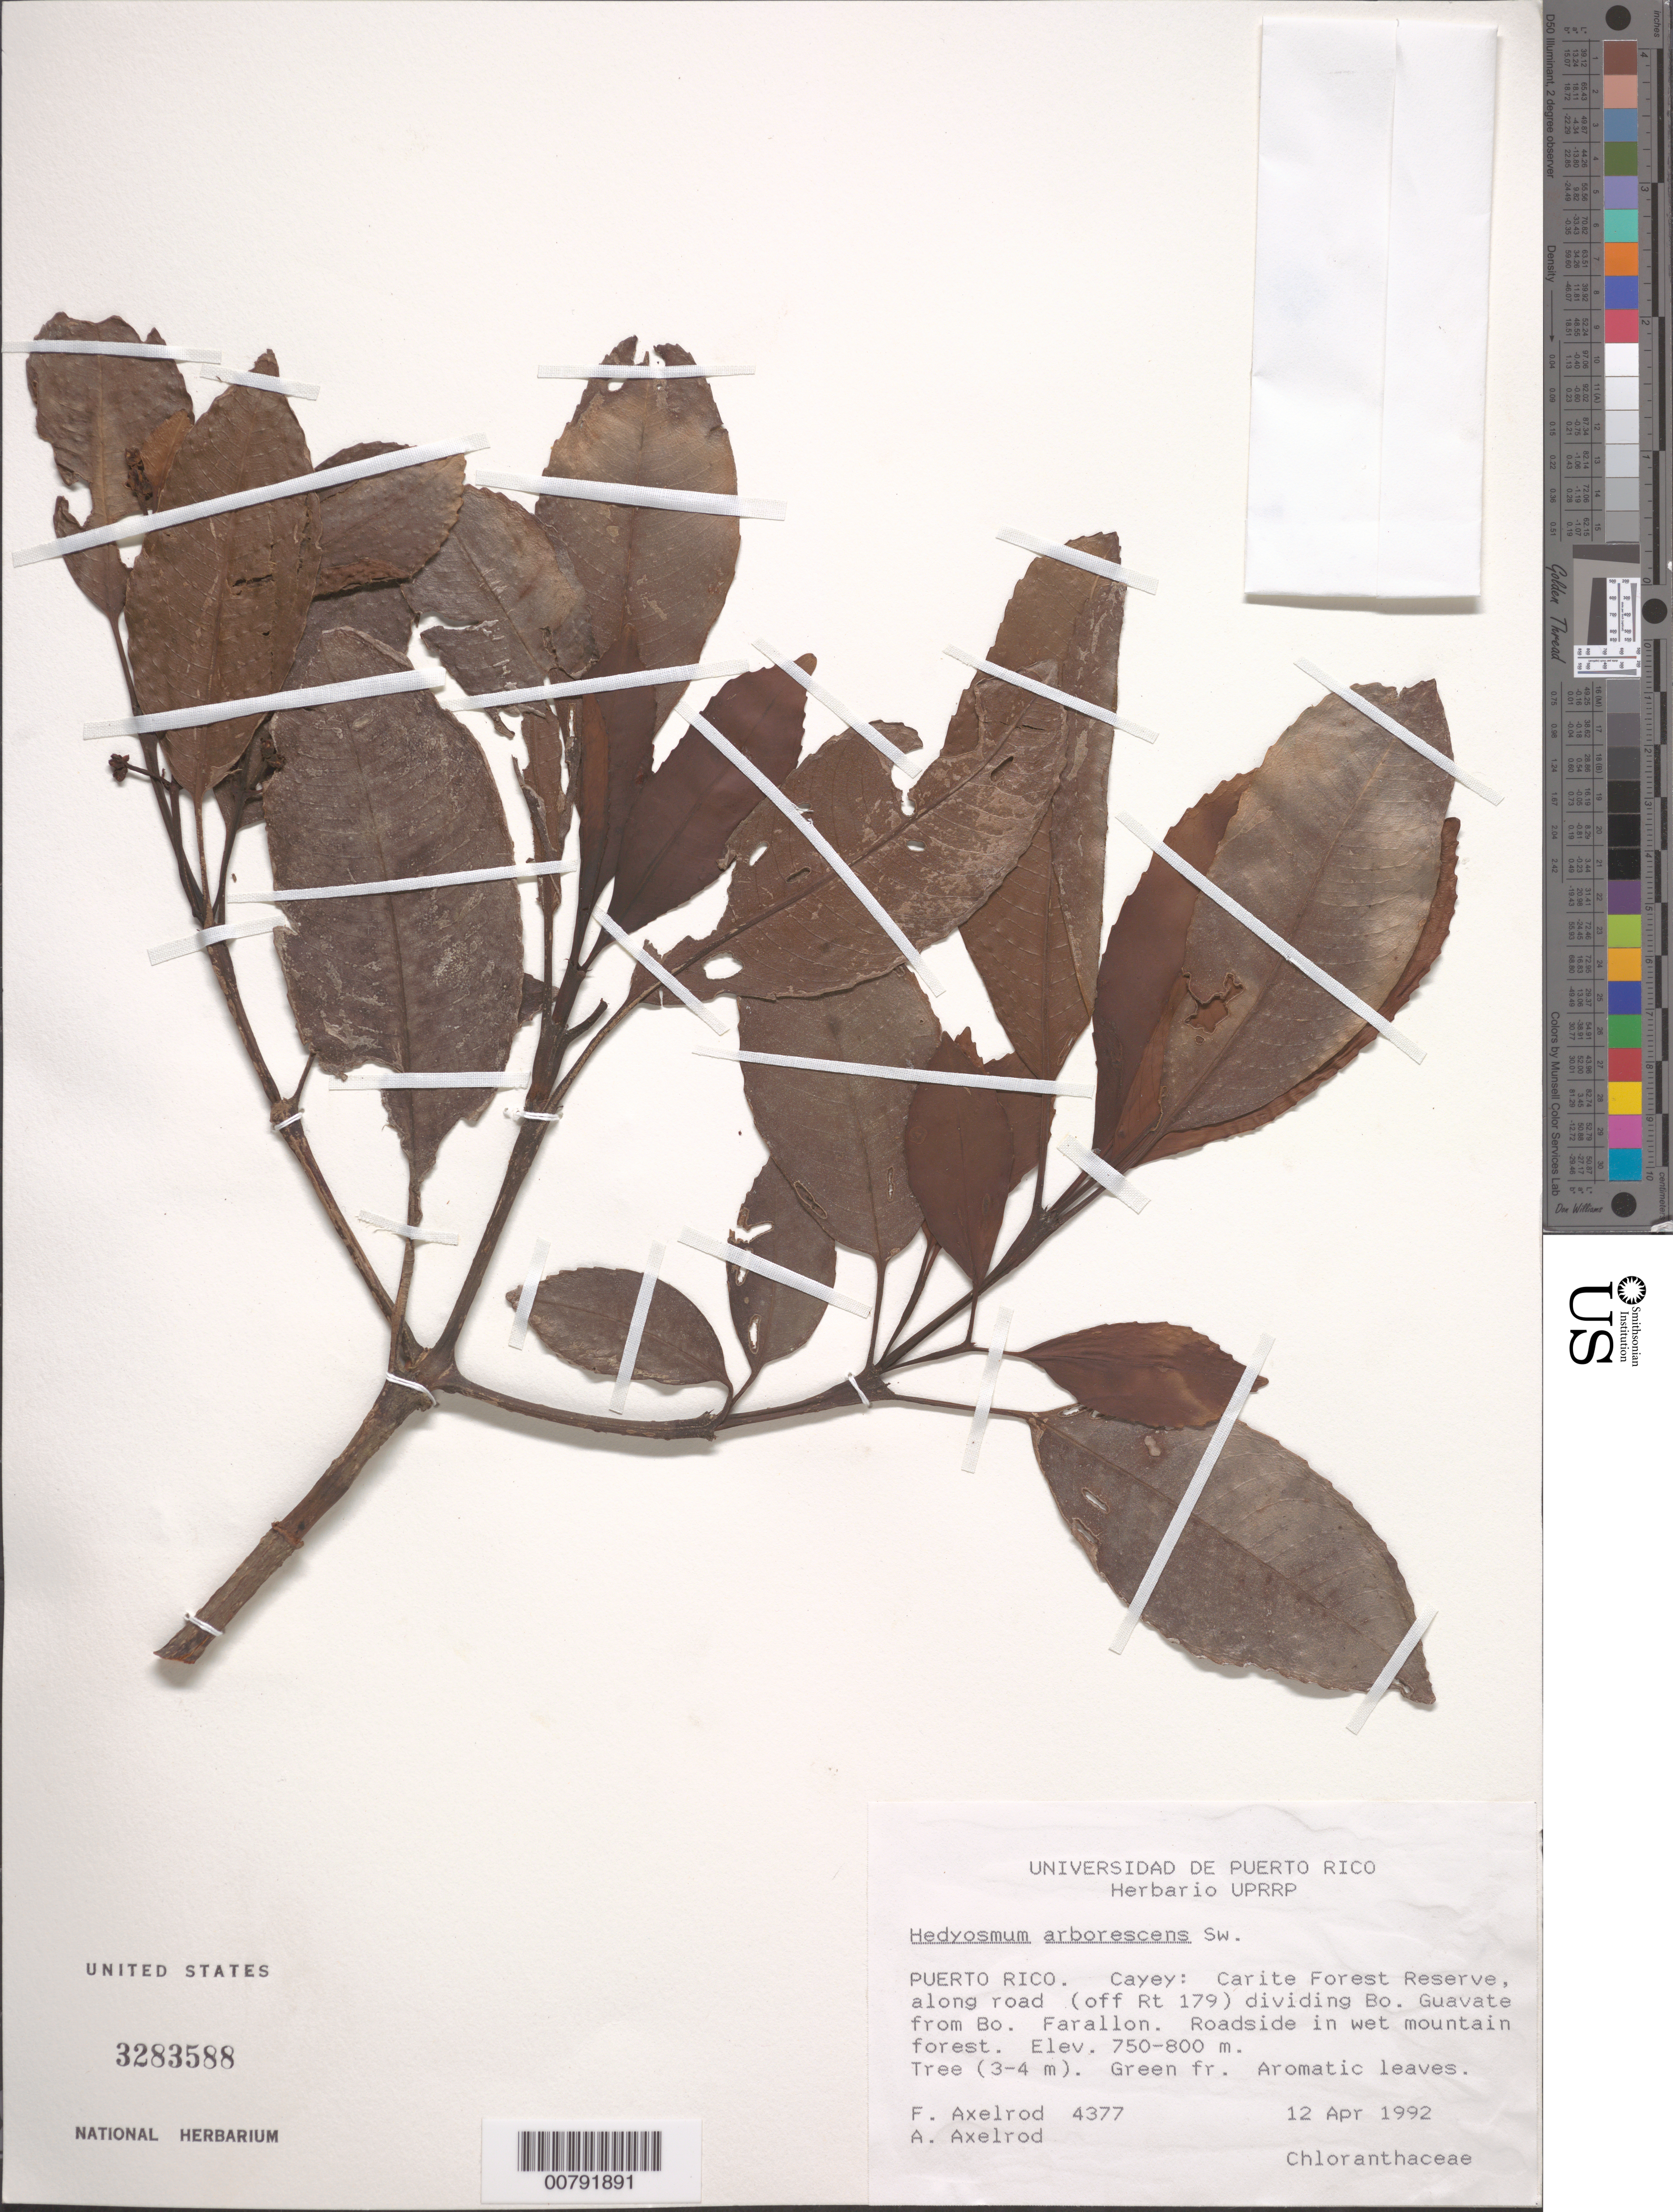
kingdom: Plantae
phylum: Tracheophyta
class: Magnoliopsida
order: Chloranthales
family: Chloranthaceae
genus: Hedyosmum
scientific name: Hedyosmum arborescens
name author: Sw.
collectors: F. S. Axelrod & A. Axelrod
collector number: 4377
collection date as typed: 12 Apr 1992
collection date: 1992-04-12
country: Puerto Rico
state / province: Cayey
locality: Cayey: Carite Forest Reserve, along road (off Rt. 179) dividing Bo. Guavate from Bo. Farallon.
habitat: Roadside in wet mountain forest.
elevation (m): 750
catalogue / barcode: US 3283588